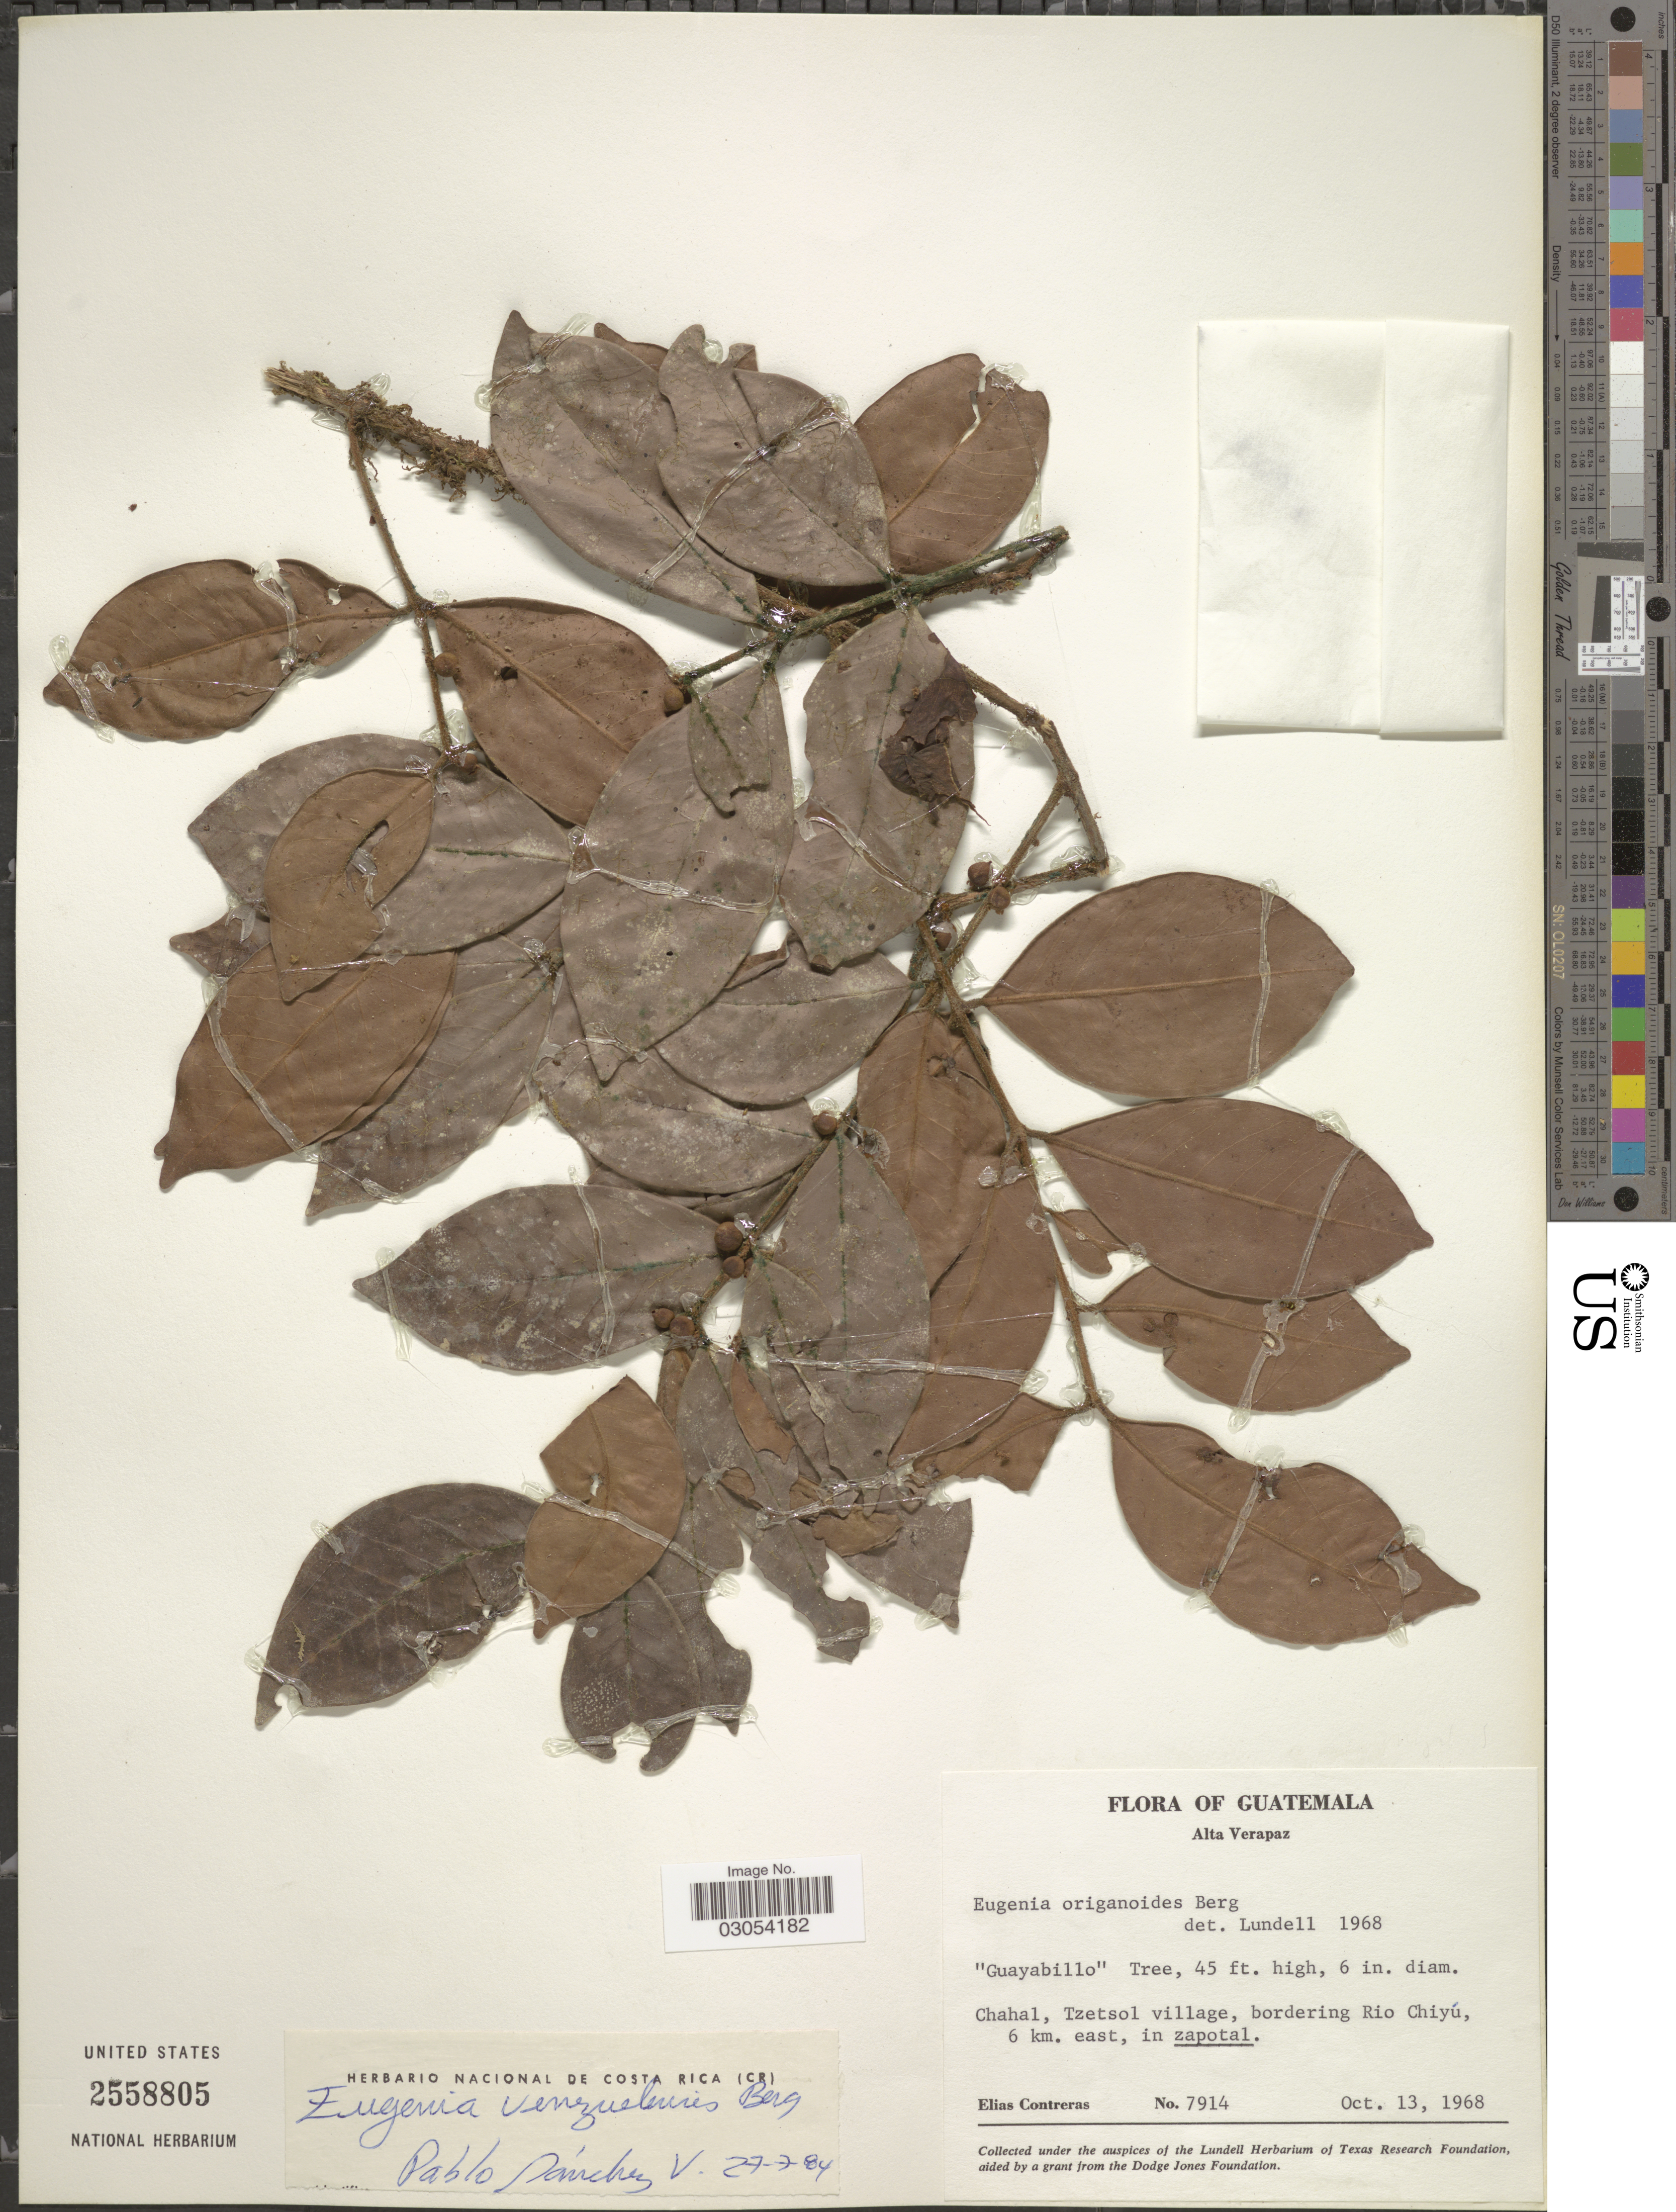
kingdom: Plantae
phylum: Tracheophyta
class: Magnoliopsida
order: Myrtales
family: Myrtaceae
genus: Eugenia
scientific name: Eugenia venezuelensis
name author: O. Berg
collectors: E. Contreras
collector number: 7914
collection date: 1968-10-13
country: Guatemala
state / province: Alta Verapaz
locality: Chahal, Tzetsol village, bordering Rio Chiyú, 6 km. east, in zapotal.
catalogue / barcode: US 2558805